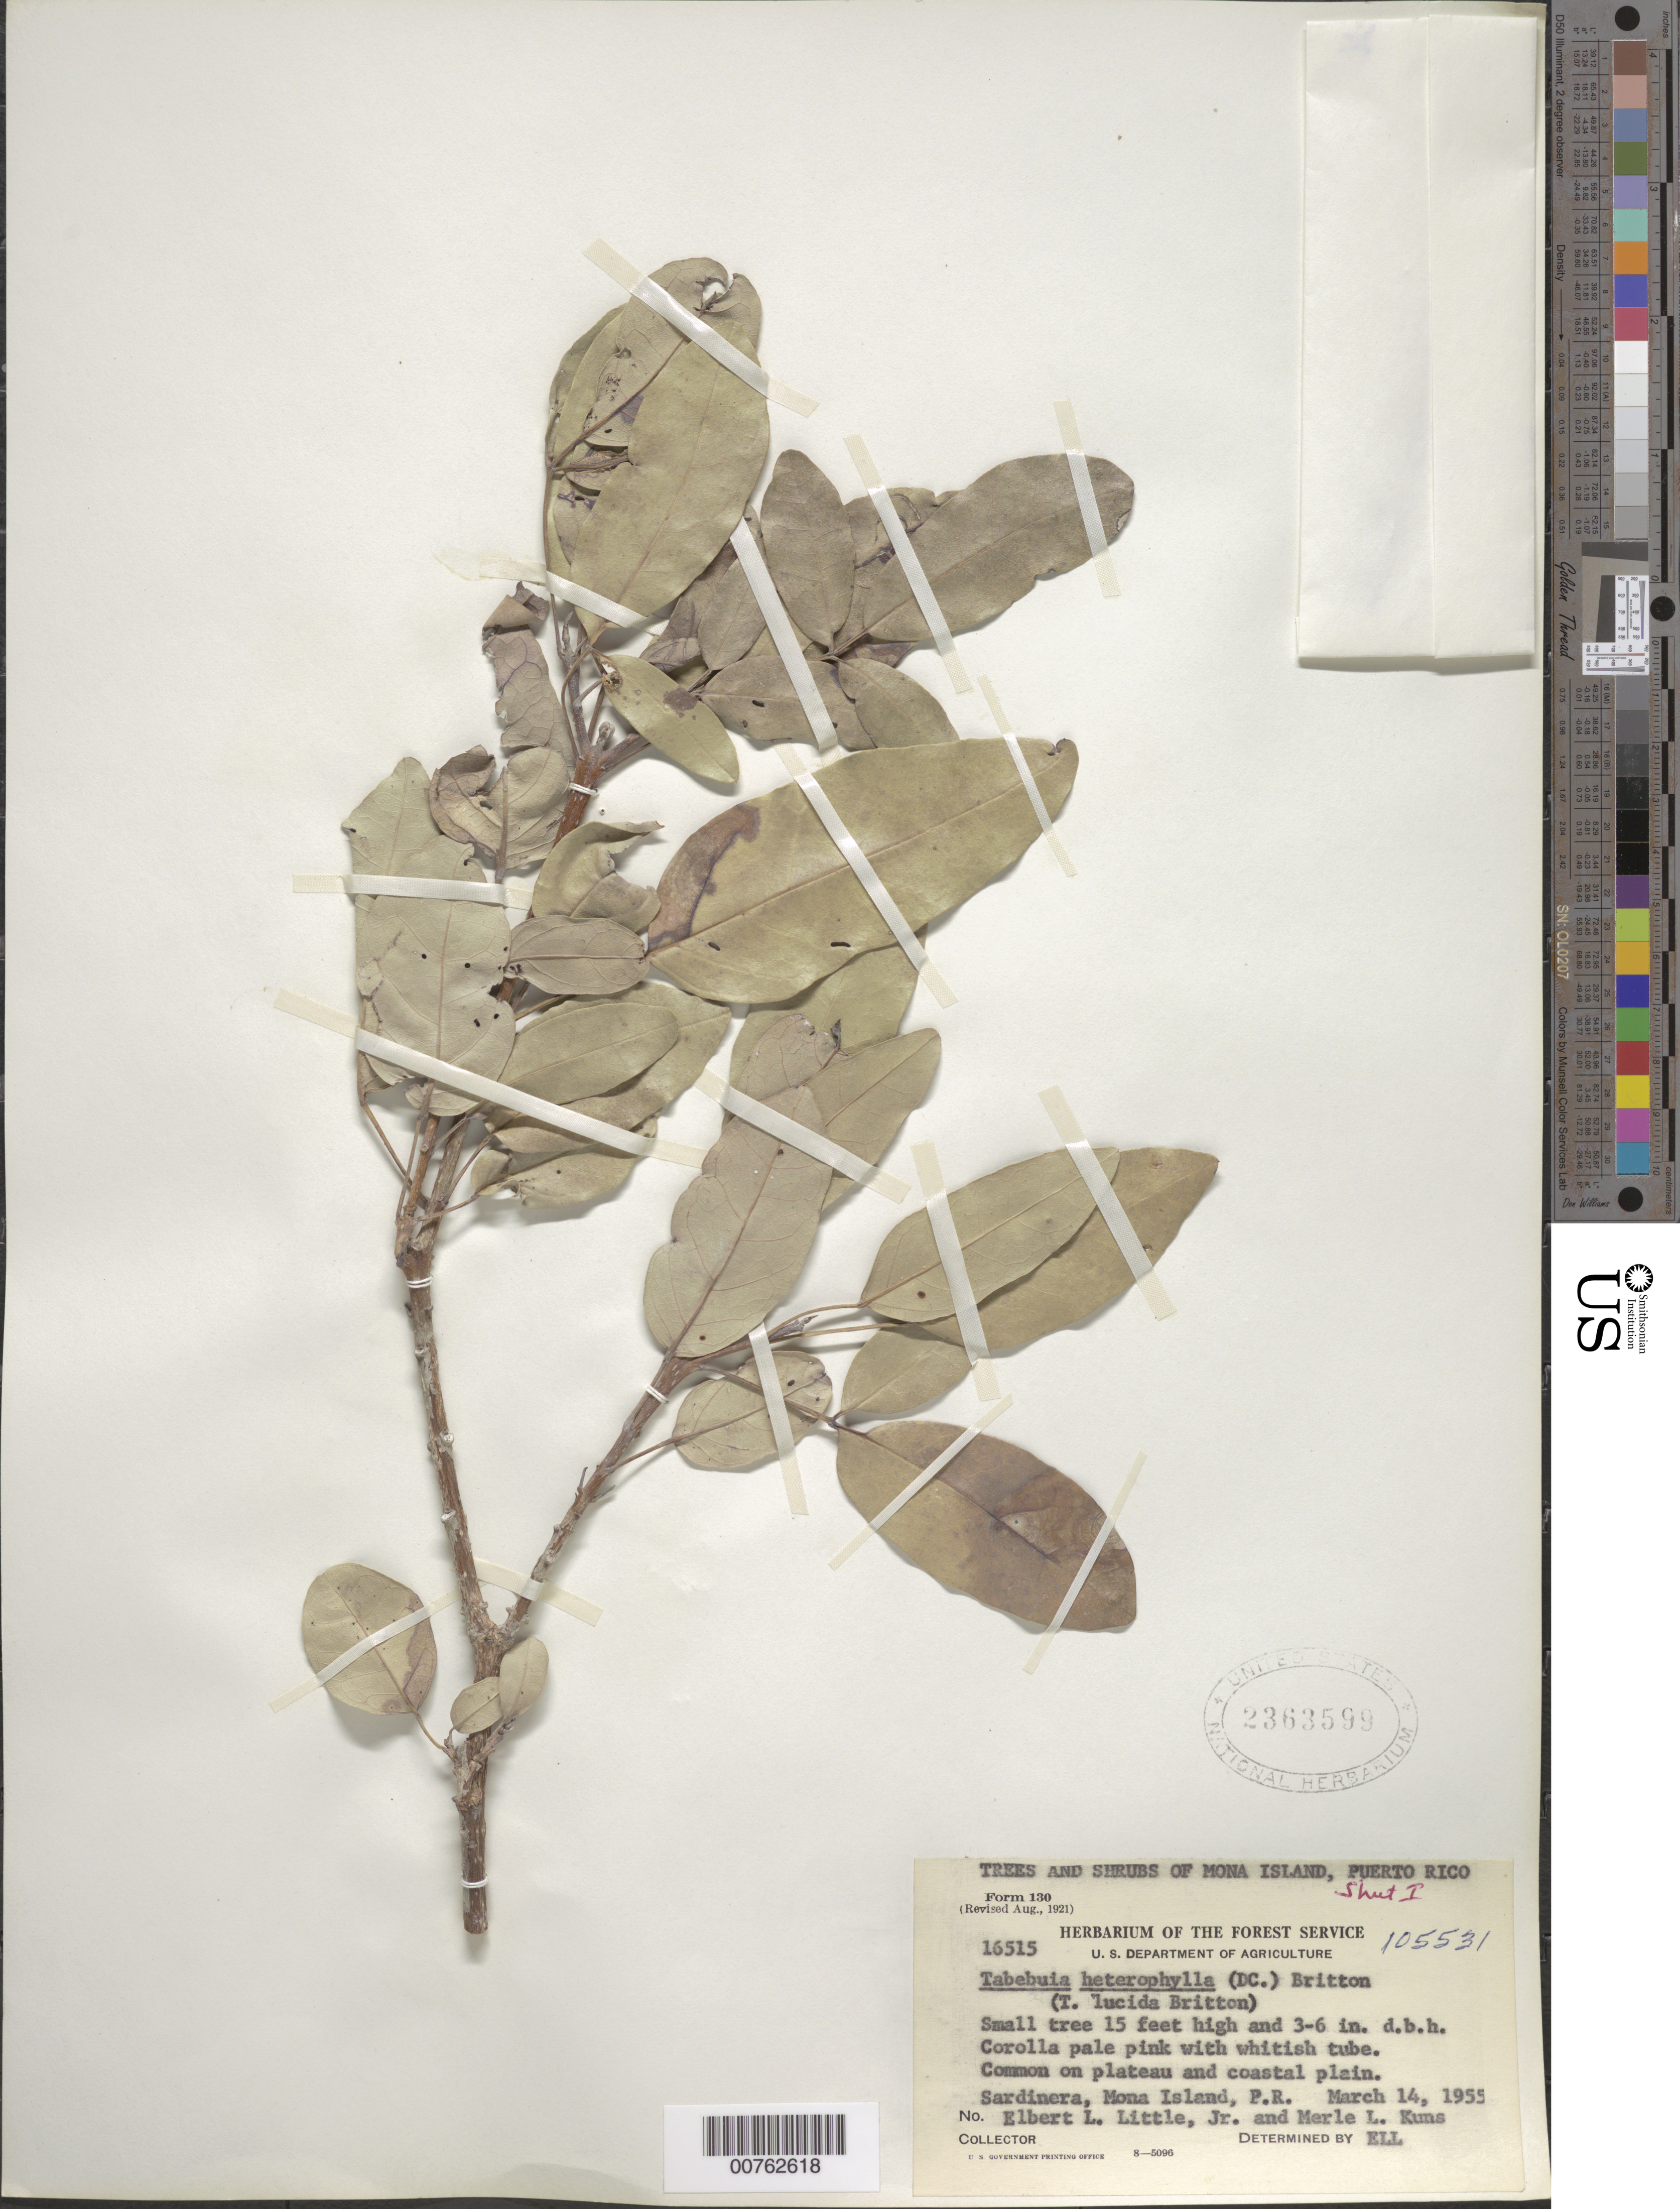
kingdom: Plantae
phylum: Tracheophyta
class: Magnoliopsida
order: Lamiales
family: Bignoniaceae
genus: Tabebuia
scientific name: Tabebuia heterophylla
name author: (DC.) Britton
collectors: E. L. Little & M. Kuns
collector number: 16515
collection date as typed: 14 Mar 1955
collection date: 1955-03-14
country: Puerto Rico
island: Mona I.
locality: Sardinera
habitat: Common on plateau and coastal plain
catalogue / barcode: US 2363599